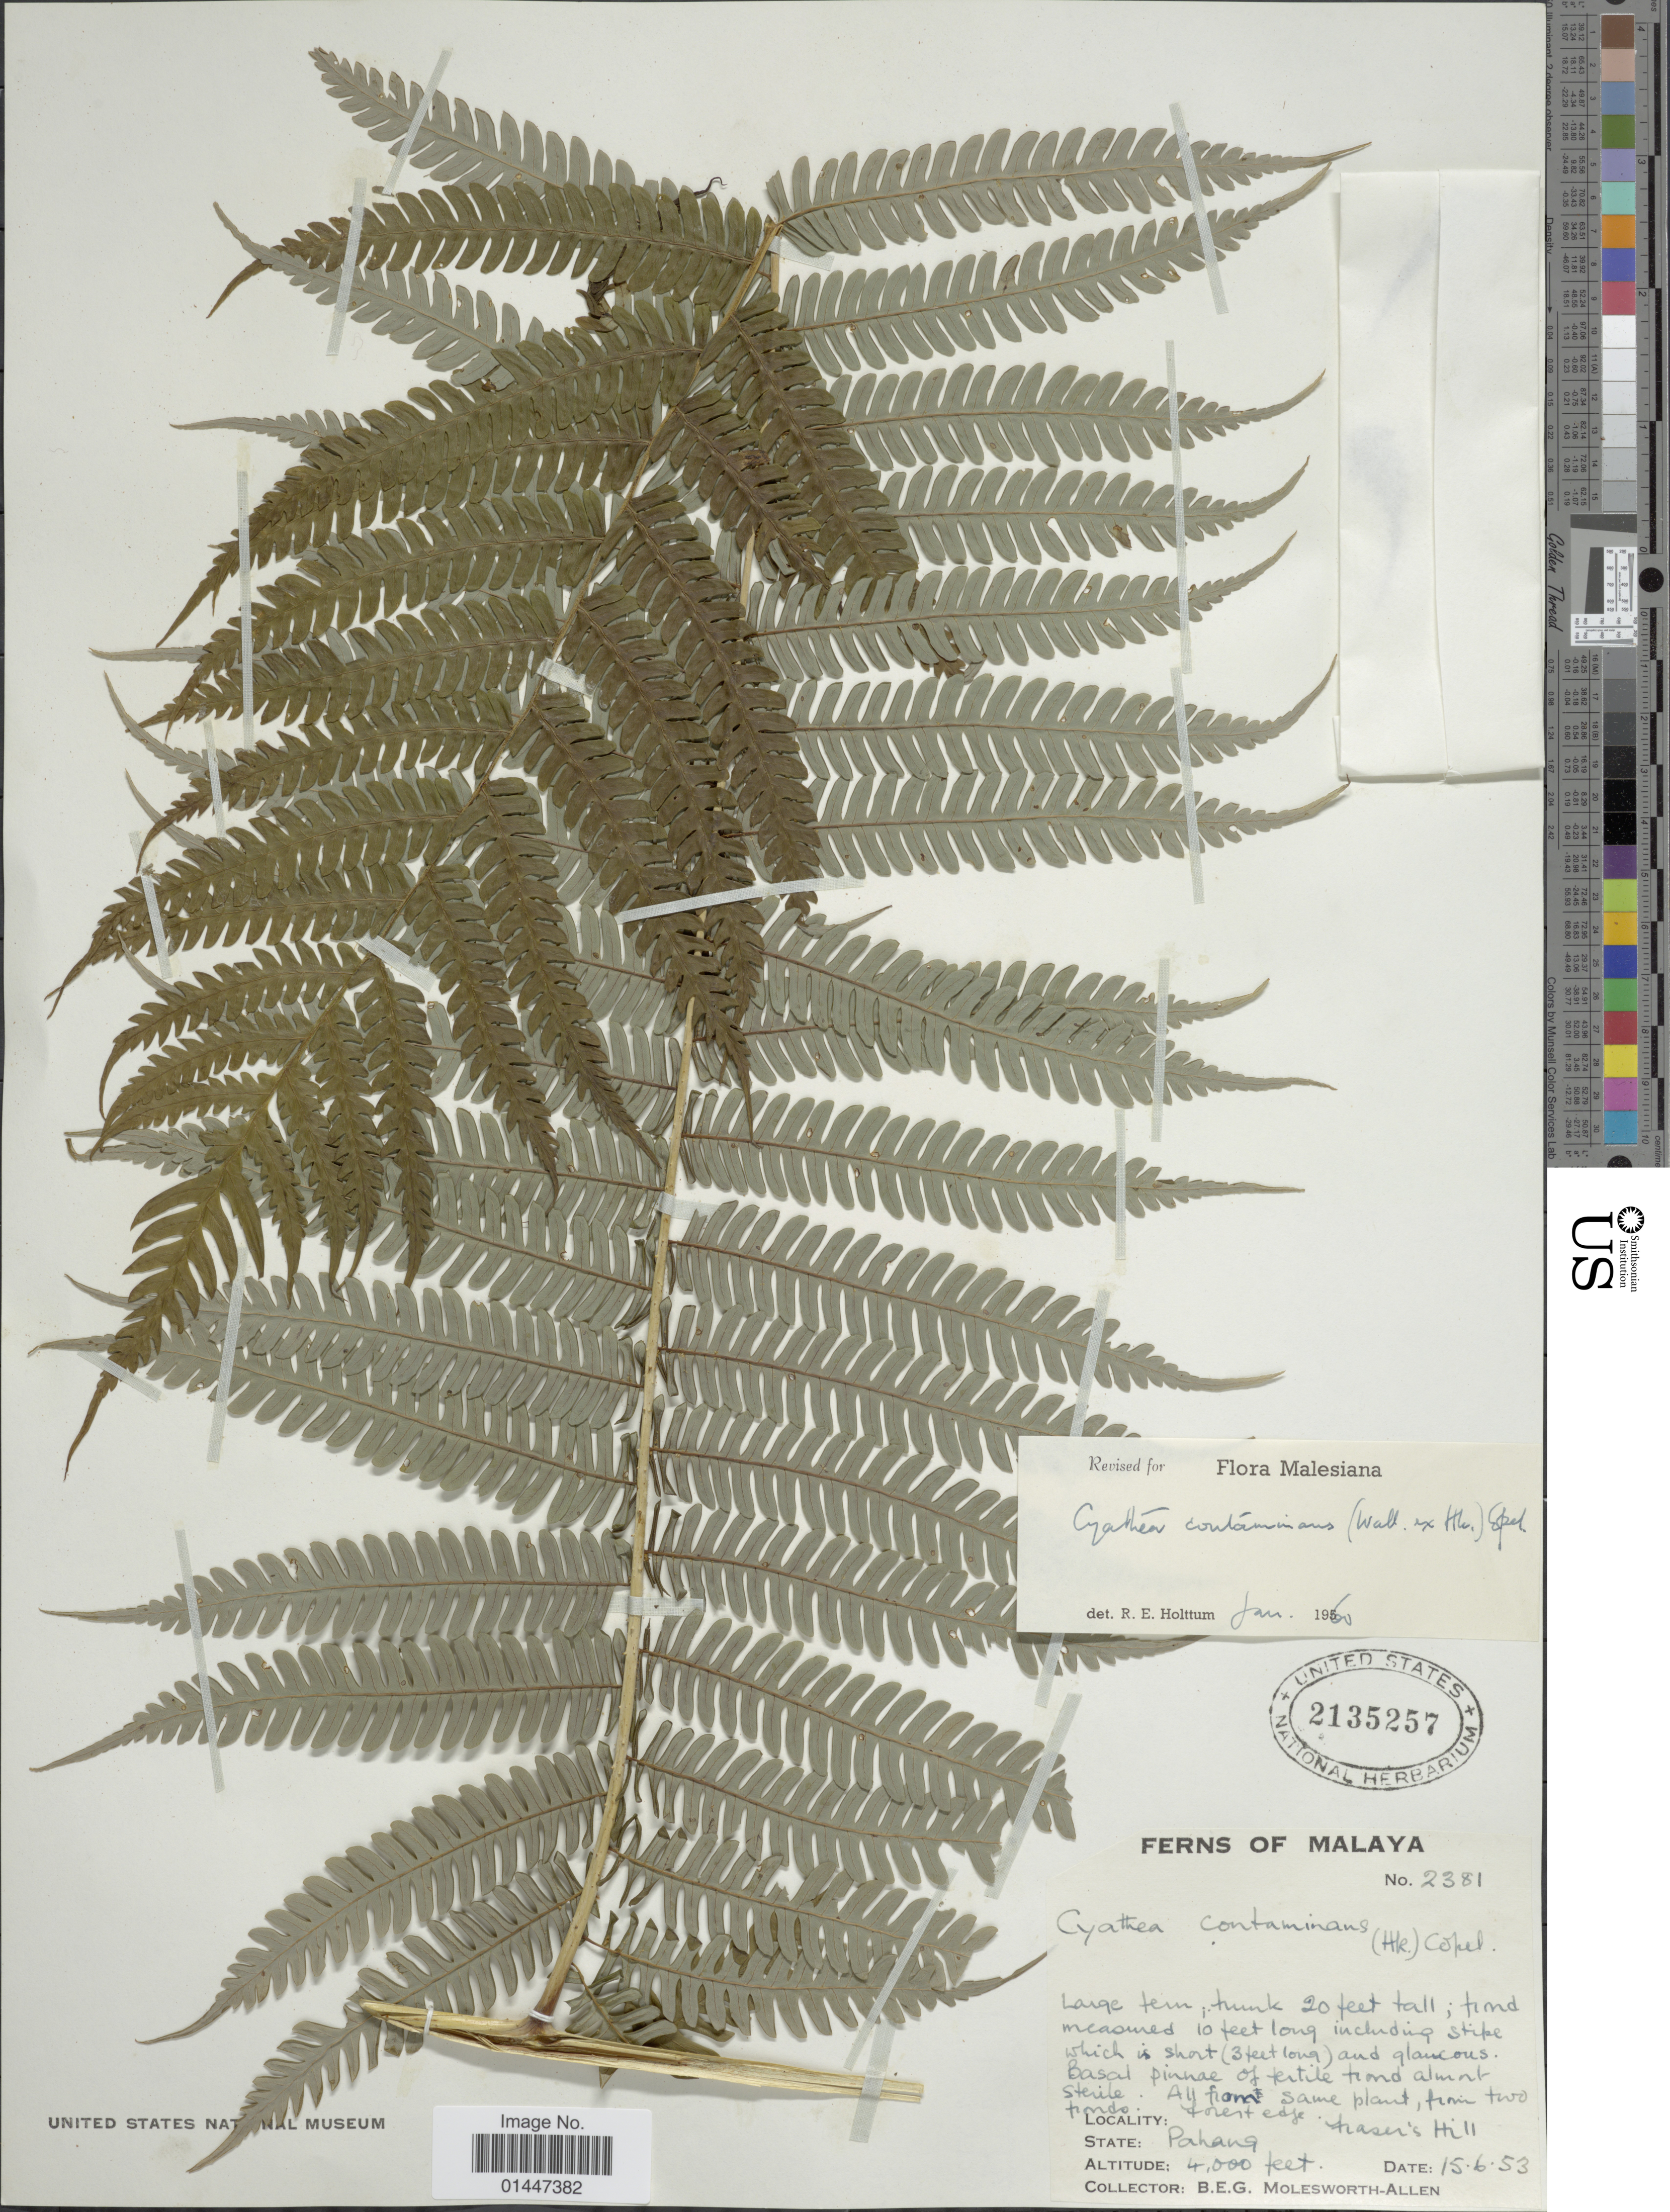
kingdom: Plantae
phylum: Tracheophyta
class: Polypodiopsida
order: Cyatheales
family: Cyatheaceae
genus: Sphaeropteris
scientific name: Sphaeropteris glauca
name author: (Blume) R.M. Tryon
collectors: B. E. G. Molesworth-Allen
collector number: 2381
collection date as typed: Transcribed d/m/y: 15/6/53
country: Malaysia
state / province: Pahang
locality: Malaya. Frasers Hill.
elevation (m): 1219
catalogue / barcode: US 2135257